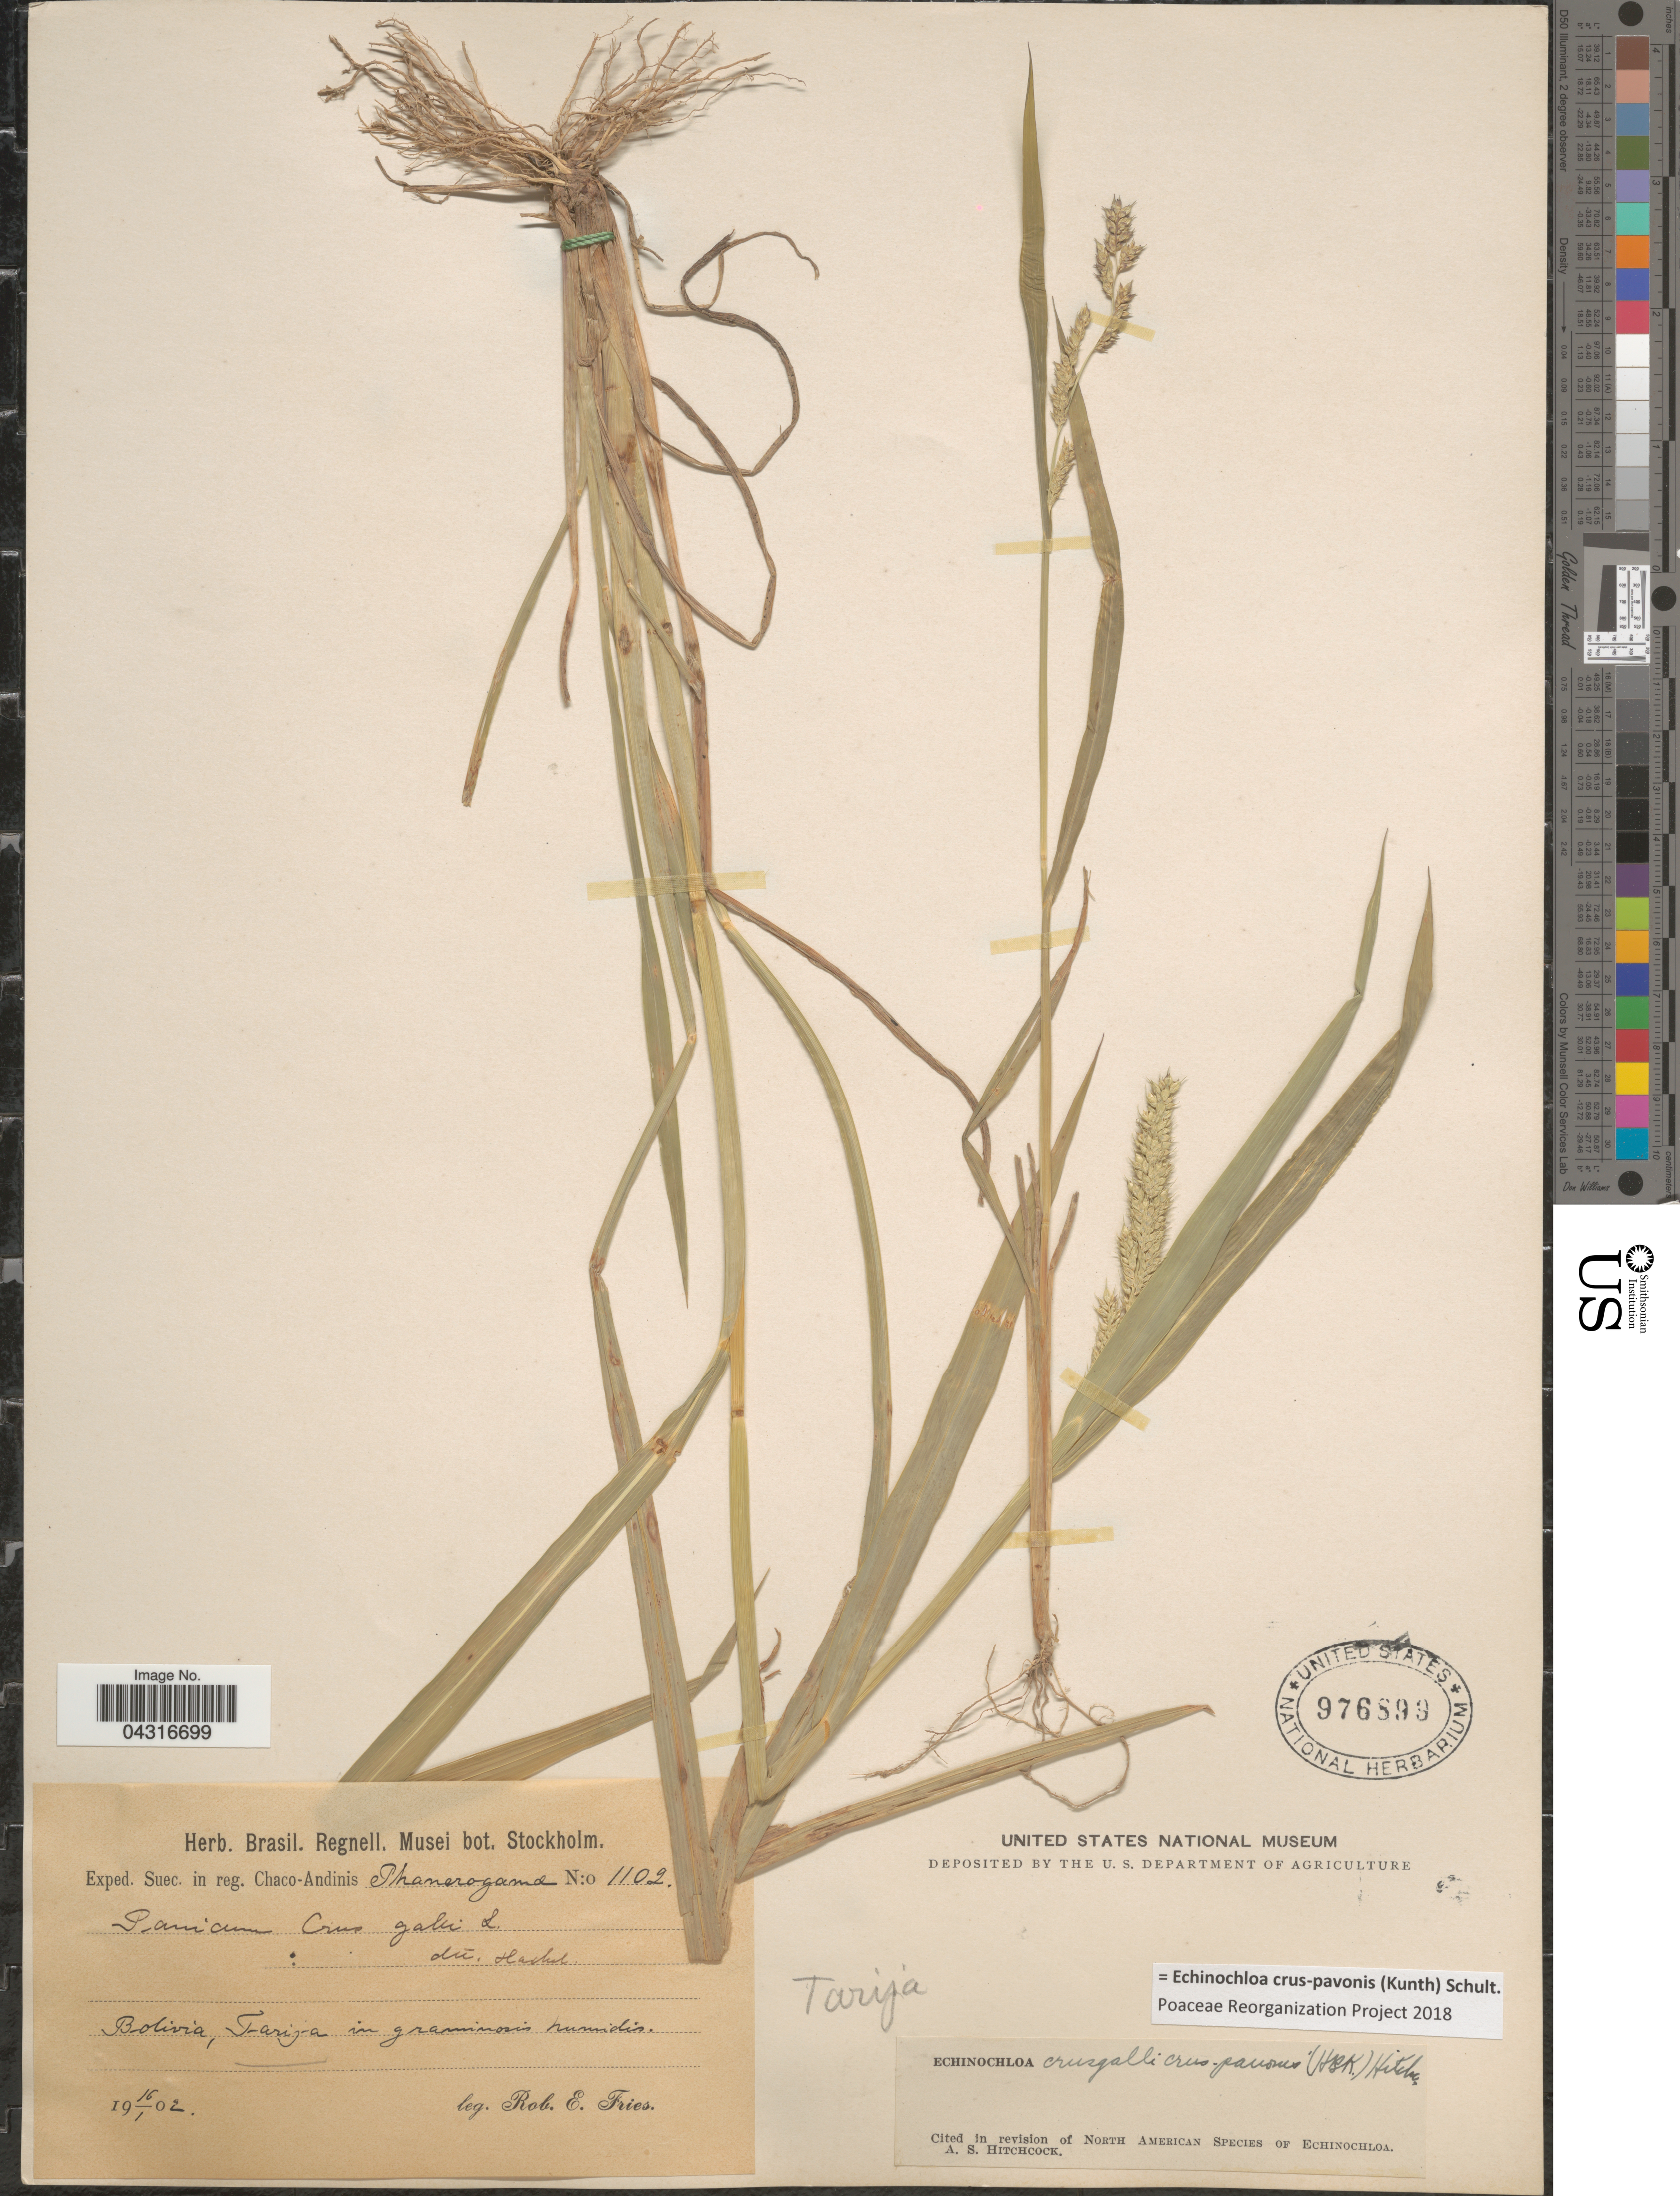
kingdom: Plantae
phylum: Tracheophyta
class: Liliopsida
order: Poales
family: Poaceae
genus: Echinochloa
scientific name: Echinochloa crus-pavonis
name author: (Kunth) Schult.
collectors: R. E. Fries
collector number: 1102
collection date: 1902-01-16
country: Bolivia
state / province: Tarija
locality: Exped. Suec. in reg. Chaco-Andinia Phanerogamæ. In graminosis humidis.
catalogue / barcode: US 976899